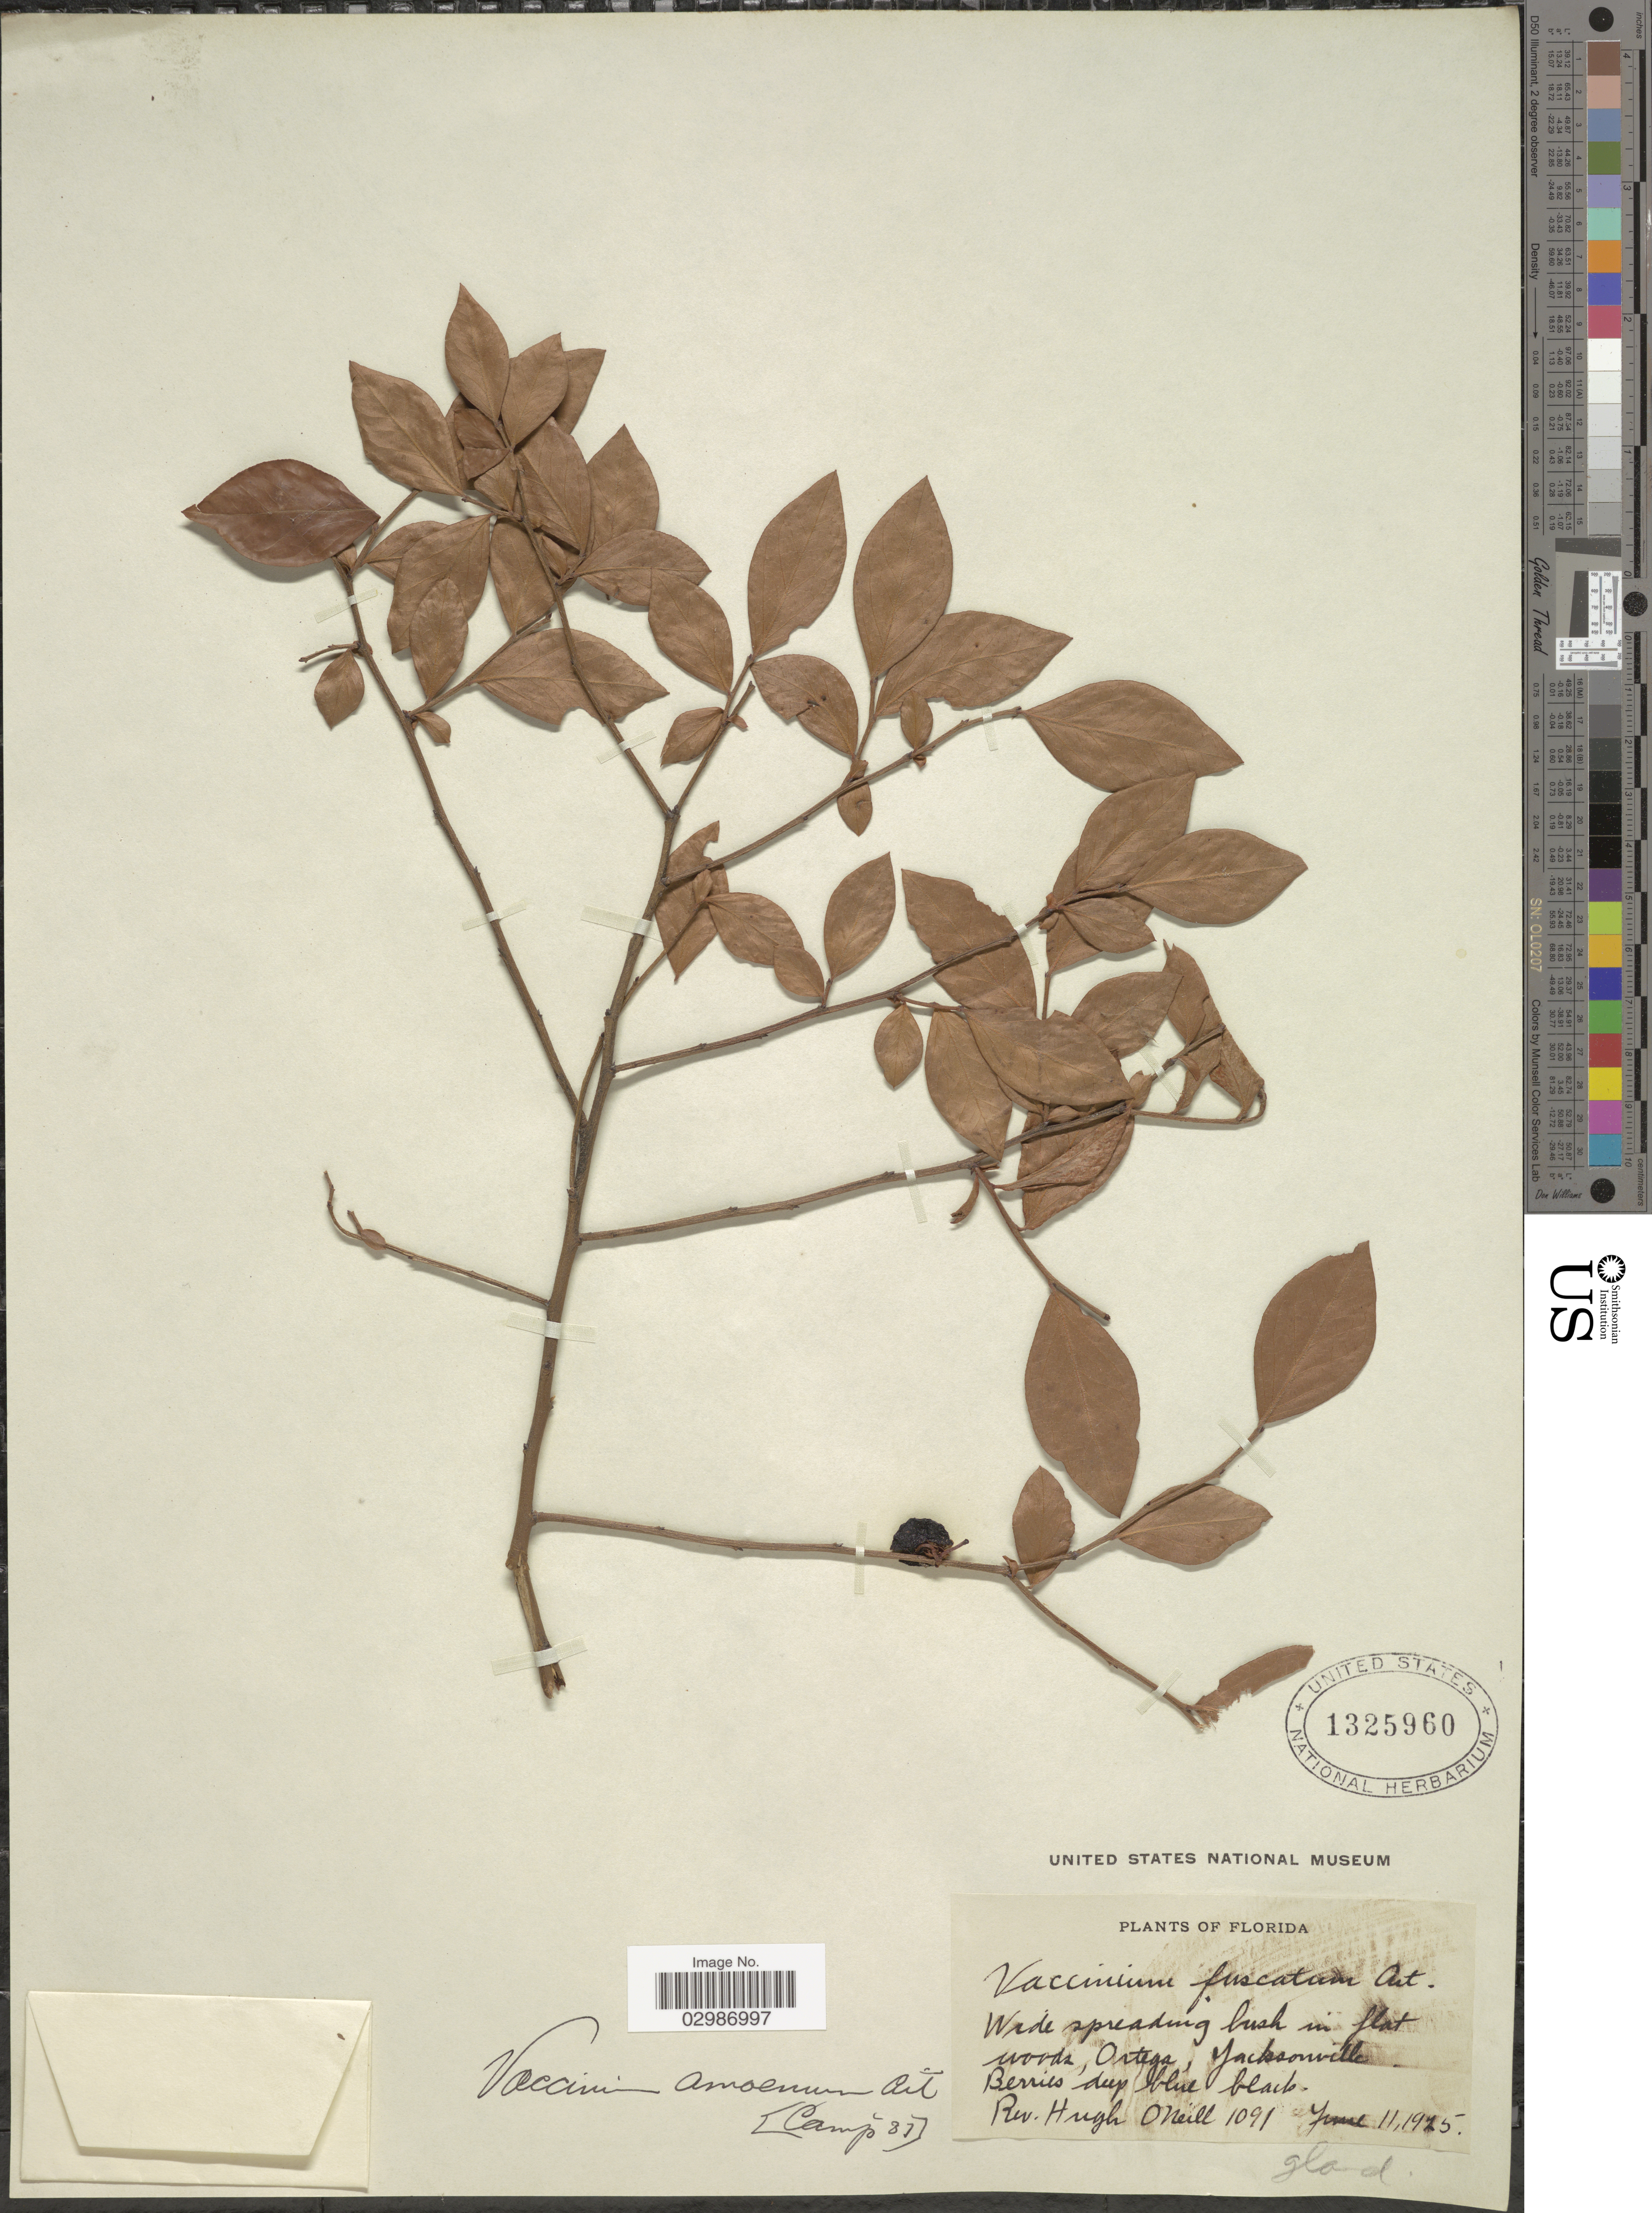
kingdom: Plantae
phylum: Tracheophyta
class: Magnoliopsida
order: Ericales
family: Ericaceae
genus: Vaccinium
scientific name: Vaccinium amoenum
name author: Aiton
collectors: H. O'Neill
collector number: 1091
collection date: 1925-06-11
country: United States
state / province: Florida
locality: Ortega, Jacksonville.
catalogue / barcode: US 1325960